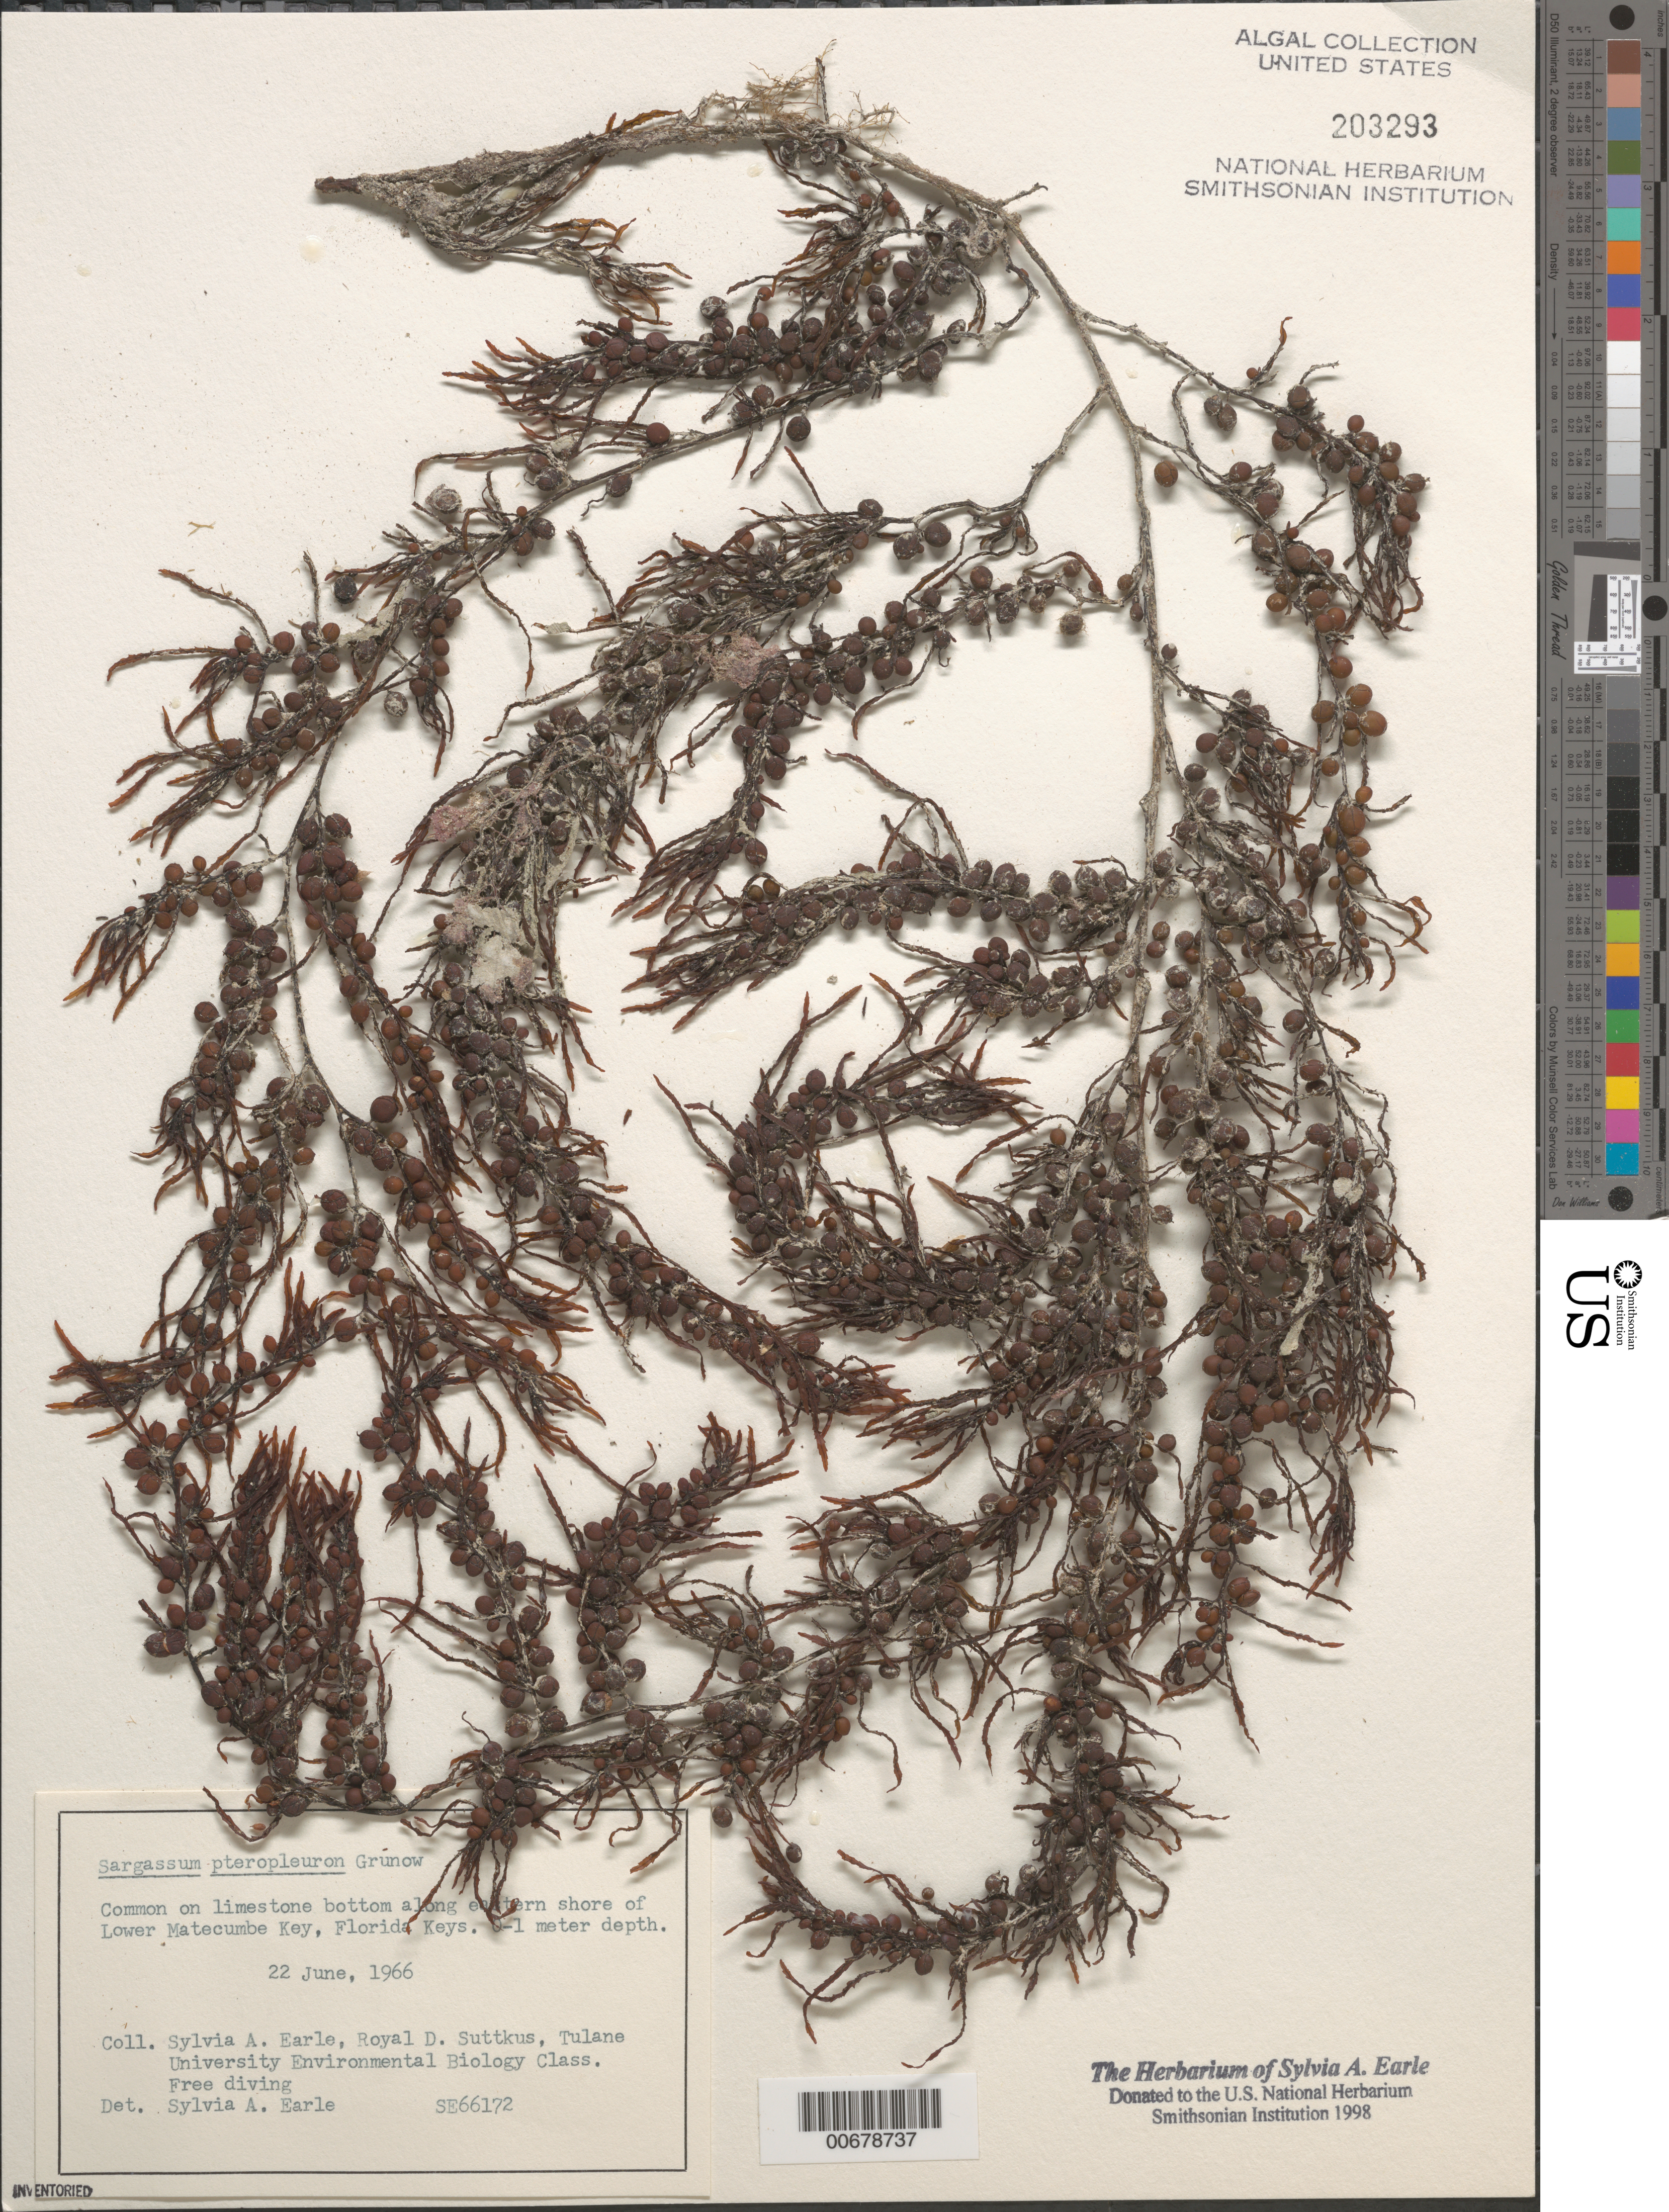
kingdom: Chromista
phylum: Ochrophyta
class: Phaeophyceae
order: Fucales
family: Sargassaceae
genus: Sargassum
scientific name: Sargassum pteropleuron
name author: Grunow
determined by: Earle, S. A.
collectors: S. A. Earle, R. Suttkus & Tulane Univ. Env. Biol. Class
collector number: SE 66172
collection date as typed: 22 Jun 1966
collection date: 1966-06-22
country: United States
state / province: Florida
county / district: Monroe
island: Lower Matecumbe Key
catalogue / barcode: US 203293